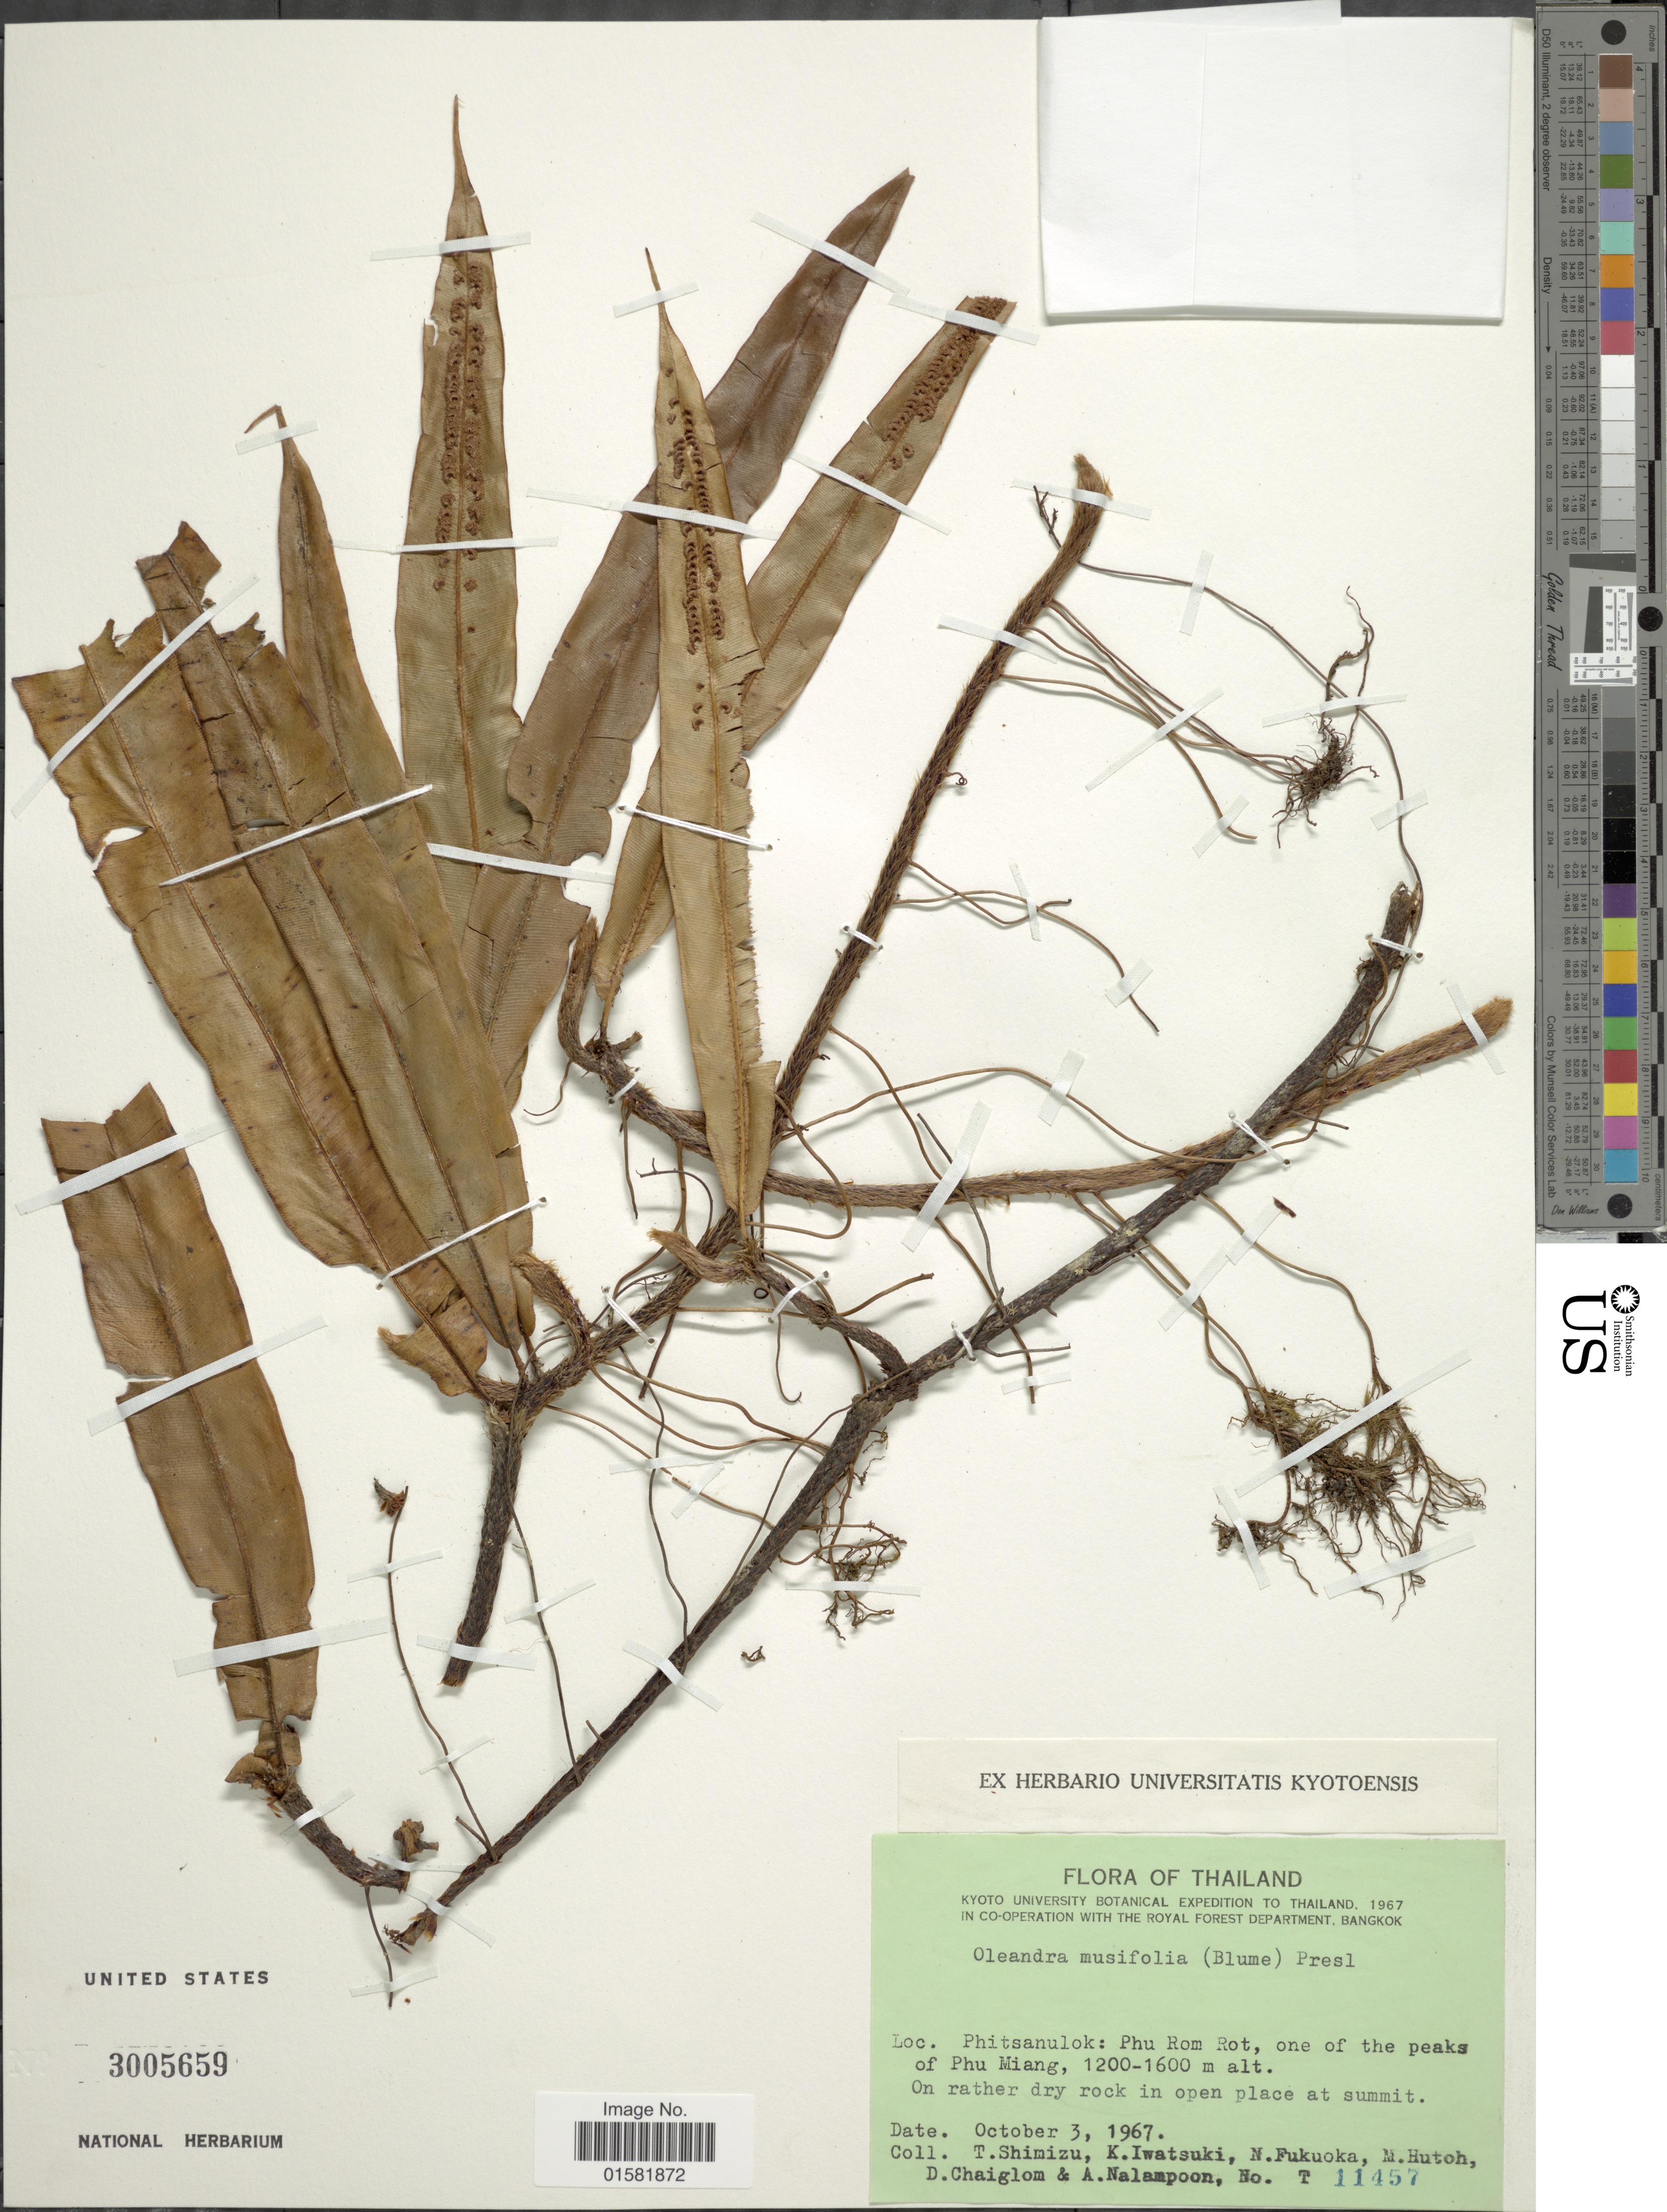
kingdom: Plantae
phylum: Tracheophyta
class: Polypodiopsida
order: Polypodiales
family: Oleandraceae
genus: Oleandra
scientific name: Oleandra musifolia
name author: (Bedd.) C. Presl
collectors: T. Shimizu, K. Iwatsuki, N. Fukuoka, M. Hutch & et al.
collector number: T111457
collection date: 1967-10-03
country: Thailand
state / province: Phitsanulok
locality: Thailand, Phitsanulok: Phu Rom Rot, on of the peaks of Phu Miang.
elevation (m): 1200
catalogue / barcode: US 3005659